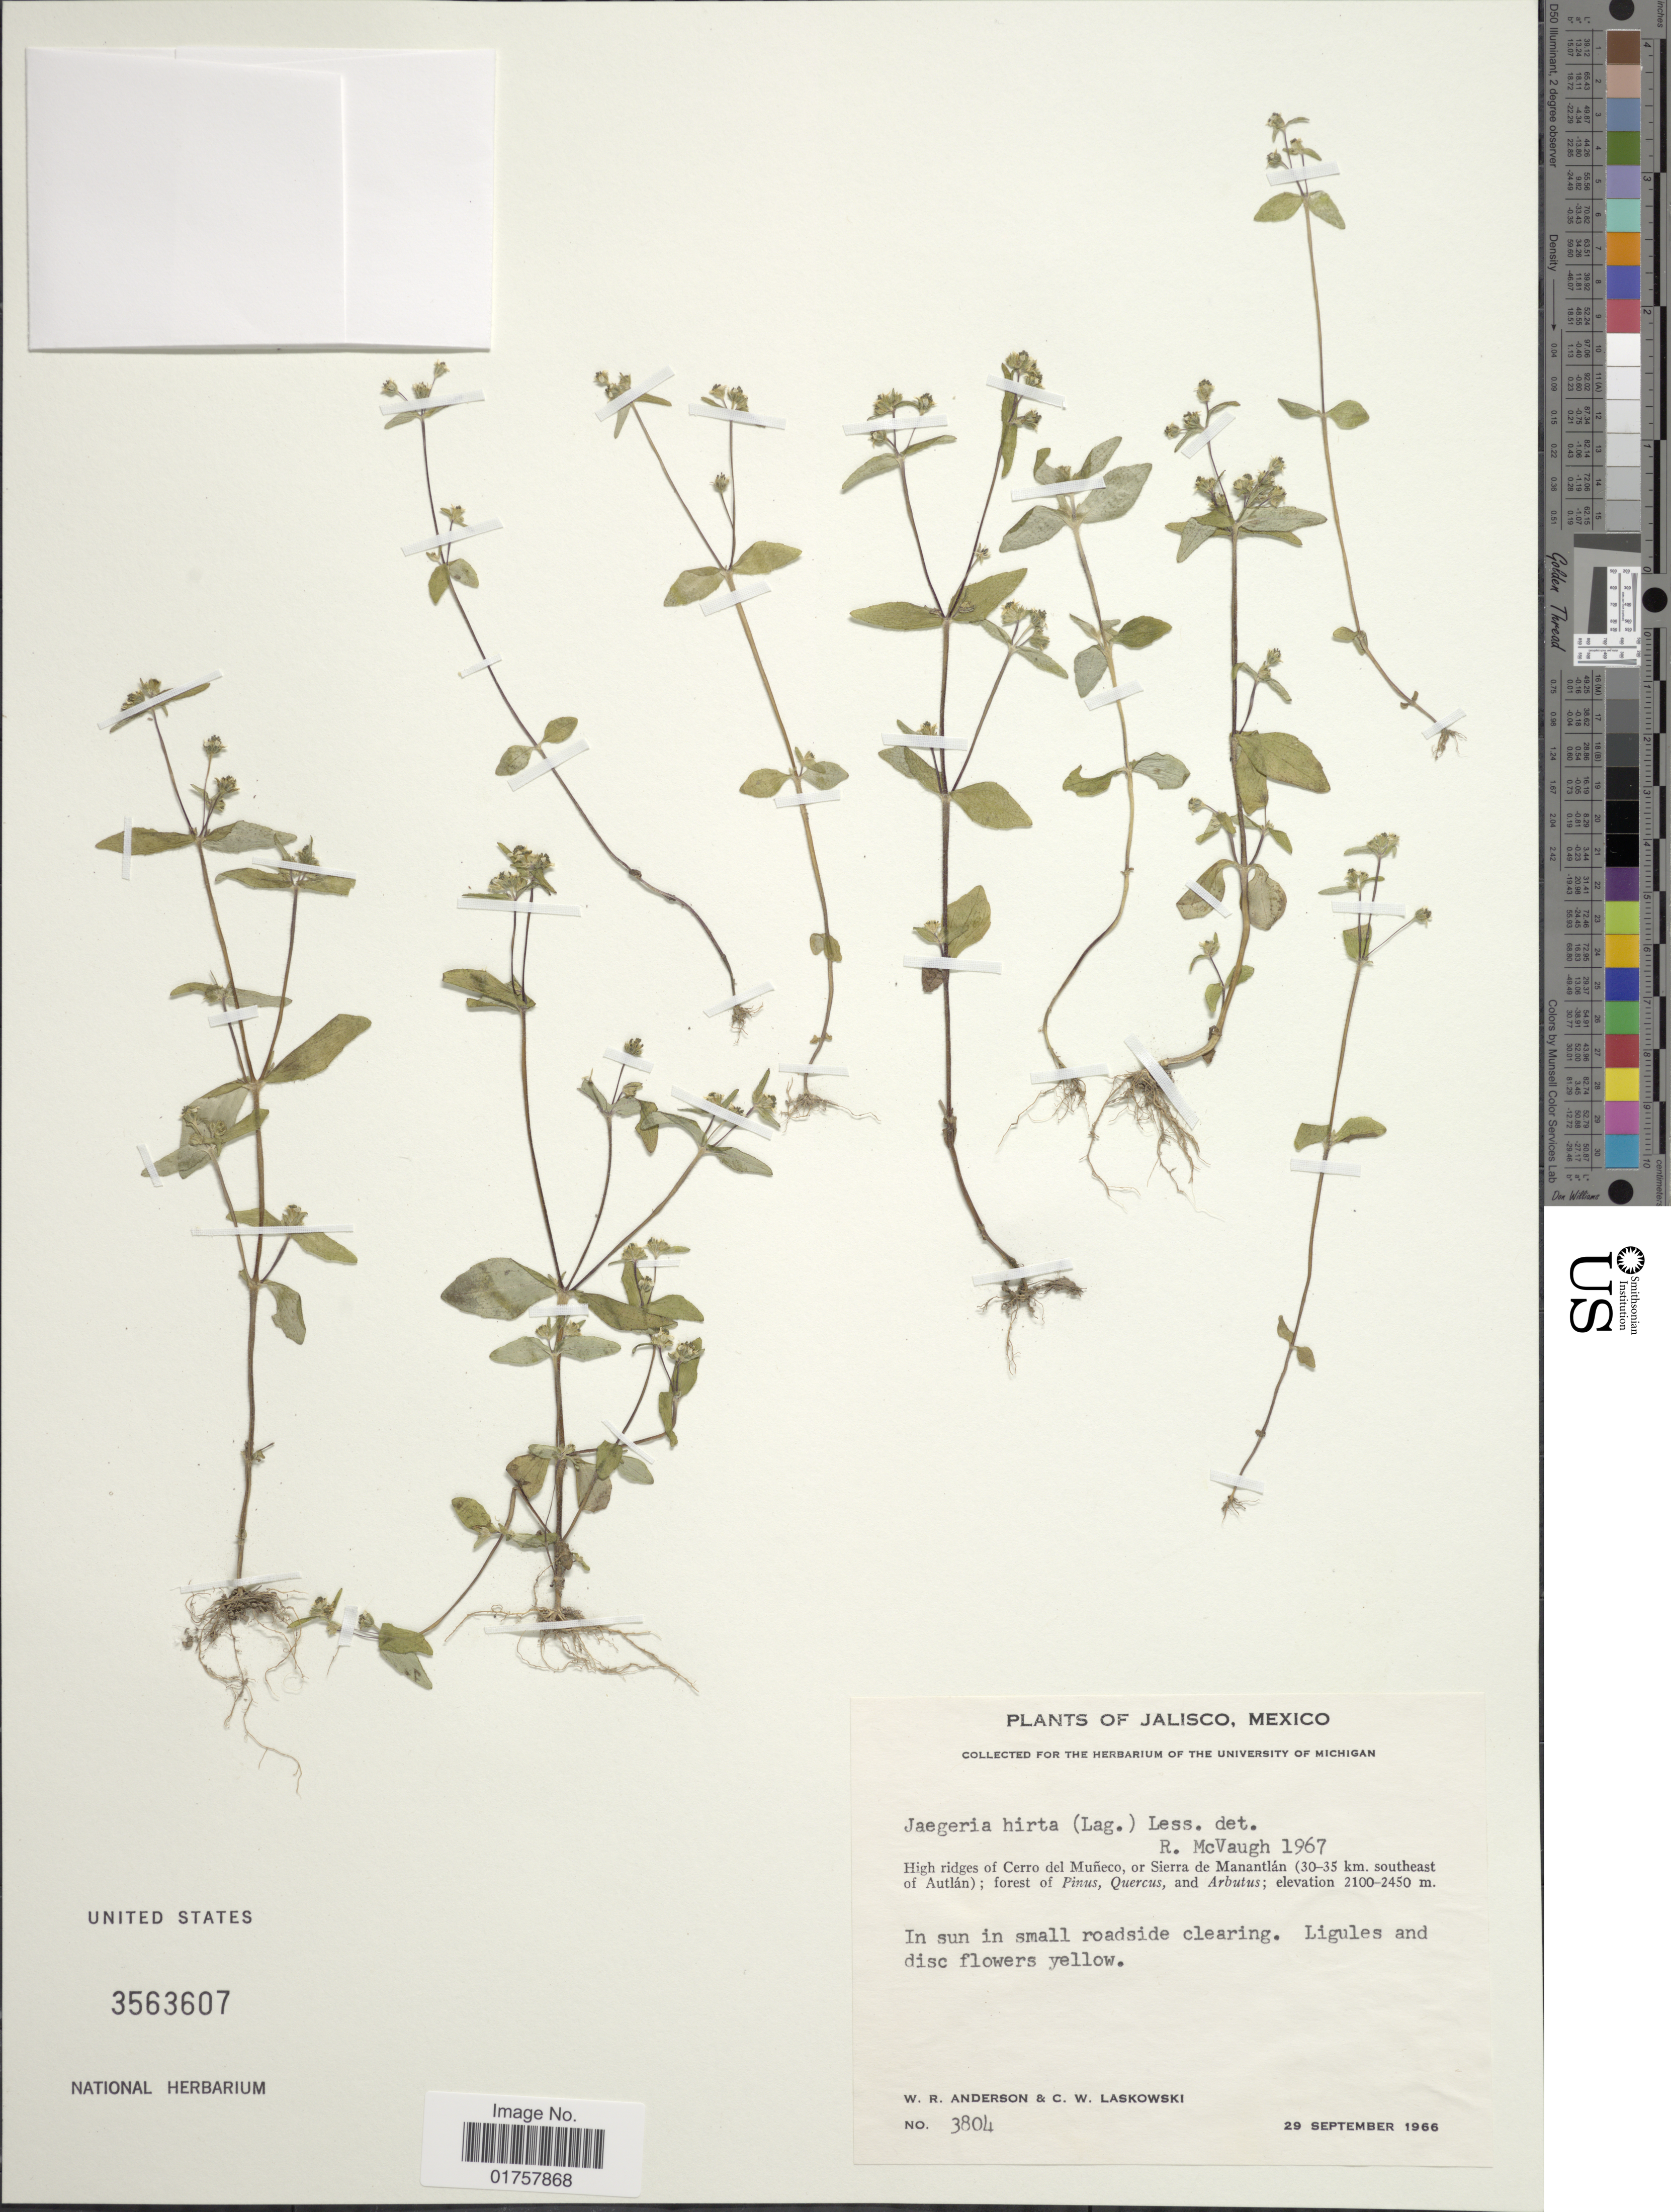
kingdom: Plantae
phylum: Tracheophyta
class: Magnoliopsida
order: Asterales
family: Asteraceae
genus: Jaegeria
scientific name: Jaegeria hirta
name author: (Lag.) Less.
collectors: W. Anderson & C. Laskowski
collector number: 3804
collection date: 1966-09-29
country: Mexico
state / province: Jalisco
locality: High ridges of Cerro del Muñeco, or Sierra de Manantlán (30-35 km. southeast of Autlán)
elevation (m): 2100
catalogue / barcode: US 3563607